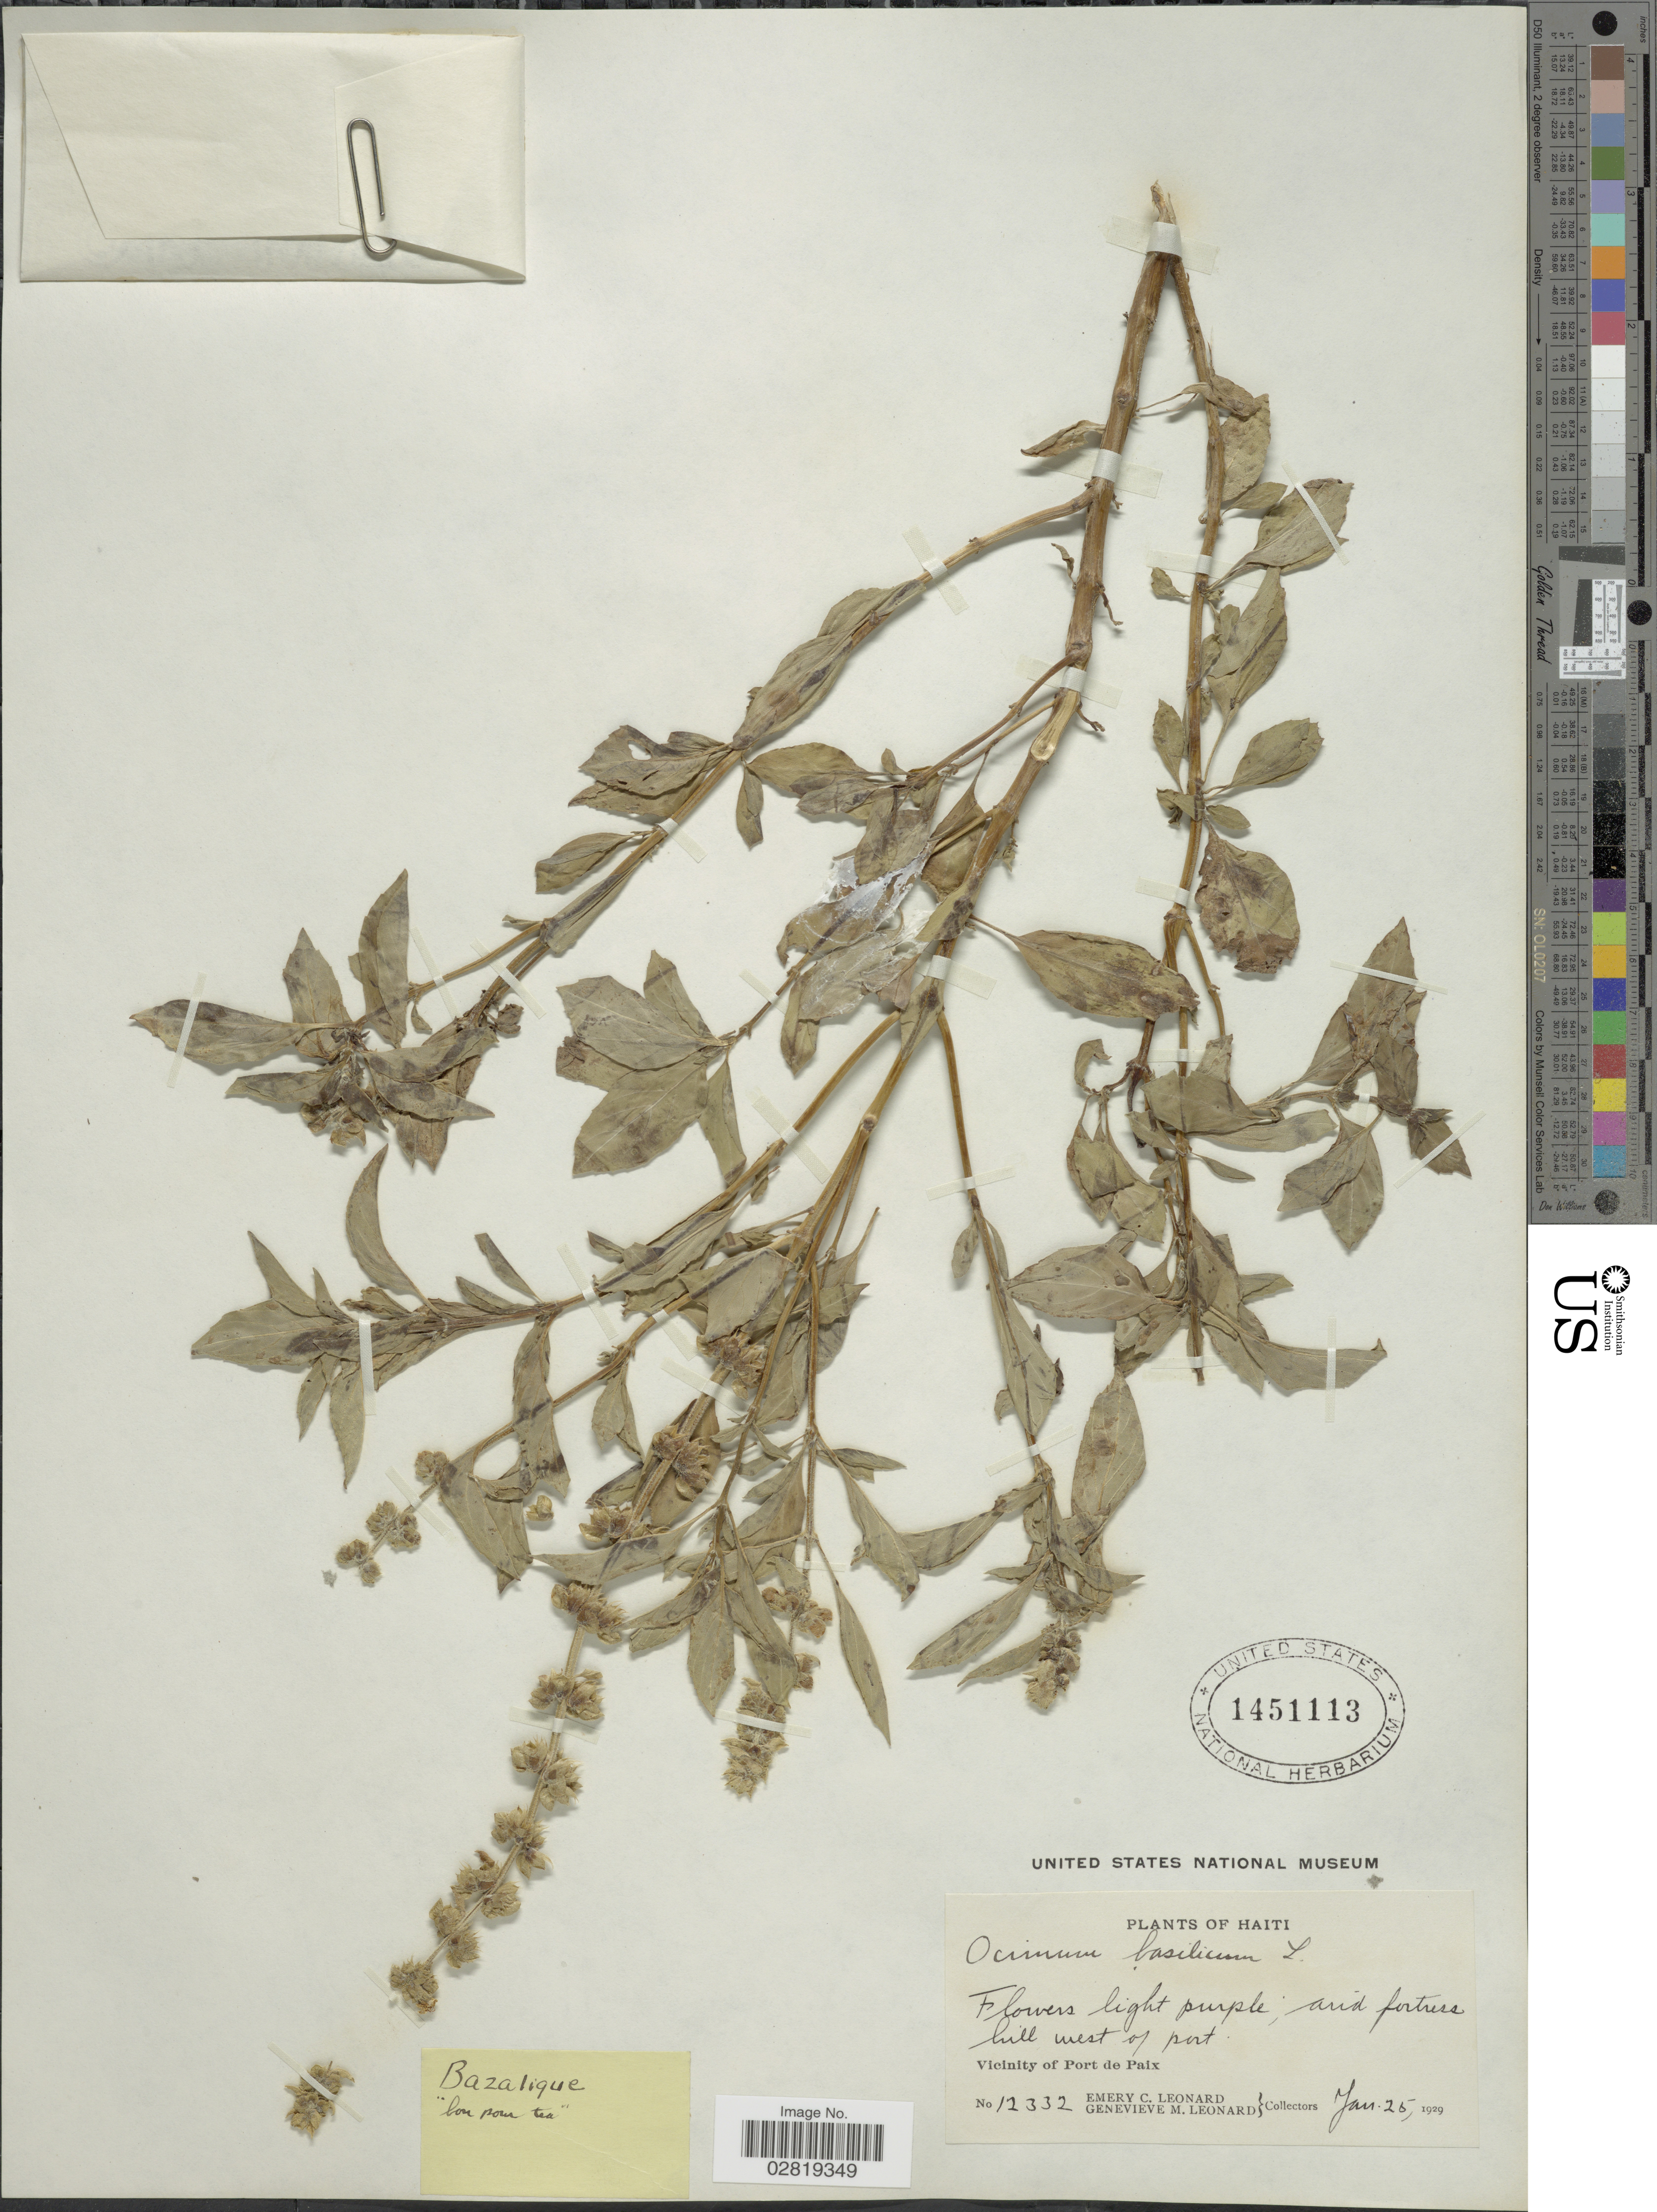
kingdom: Plantae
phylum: Tracheophyta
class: Magnoliopsida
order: Lamiales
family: Lamiaceae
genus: Ocimum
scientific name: Ocimum basilicum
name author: L.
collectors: E. C. Leonard & G. M. Leonard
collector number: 12332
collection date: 1929-01-25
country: Haiti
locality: Fortress hill west of port. Vicinity of Port de Paix.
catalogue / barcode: US 1451113